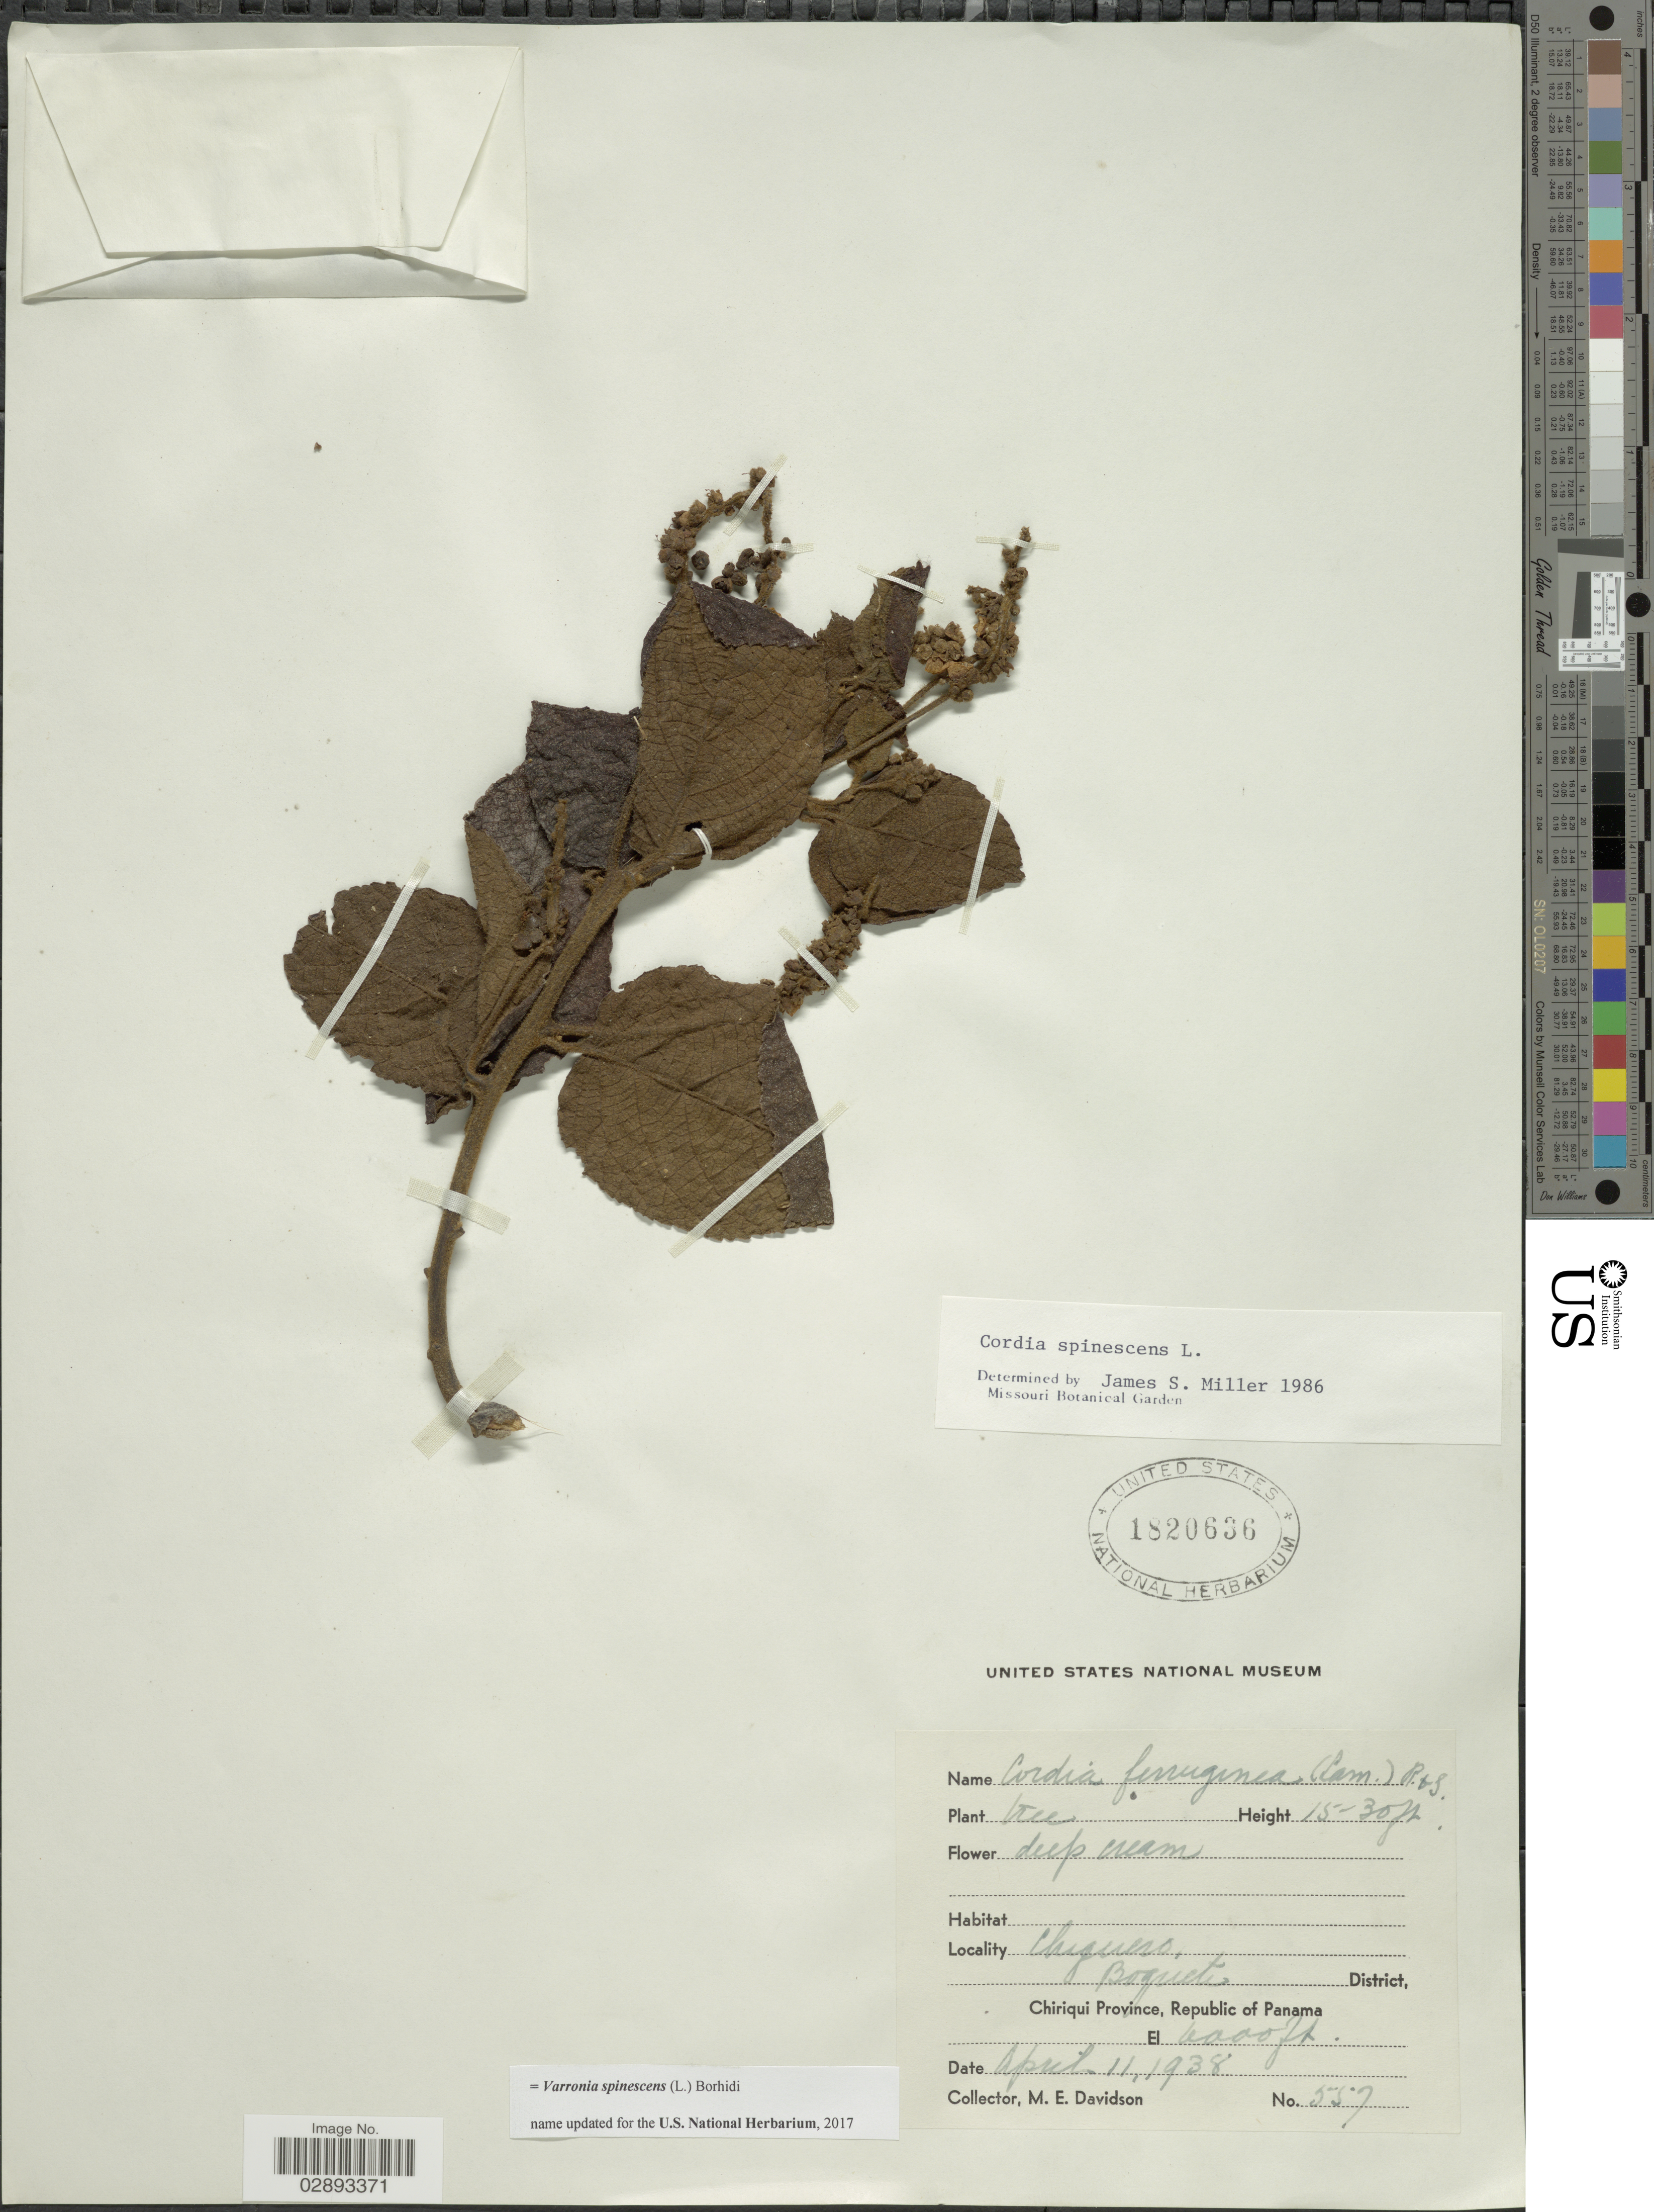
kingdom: Plantae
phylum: Tracheophyta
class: Magnoliopsida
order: Boraginales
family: Cordiaceae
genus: Varronia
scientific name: Varronia spinescens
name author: (L.) Borhidi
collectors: M. E. Davidson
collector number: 557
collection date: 1938-04-11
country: Panama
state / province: Chiriqui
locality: Chiquero, Boquete District, Chiriqui Province, Republic of Panama.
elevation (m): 1829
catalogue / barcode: US 1820636